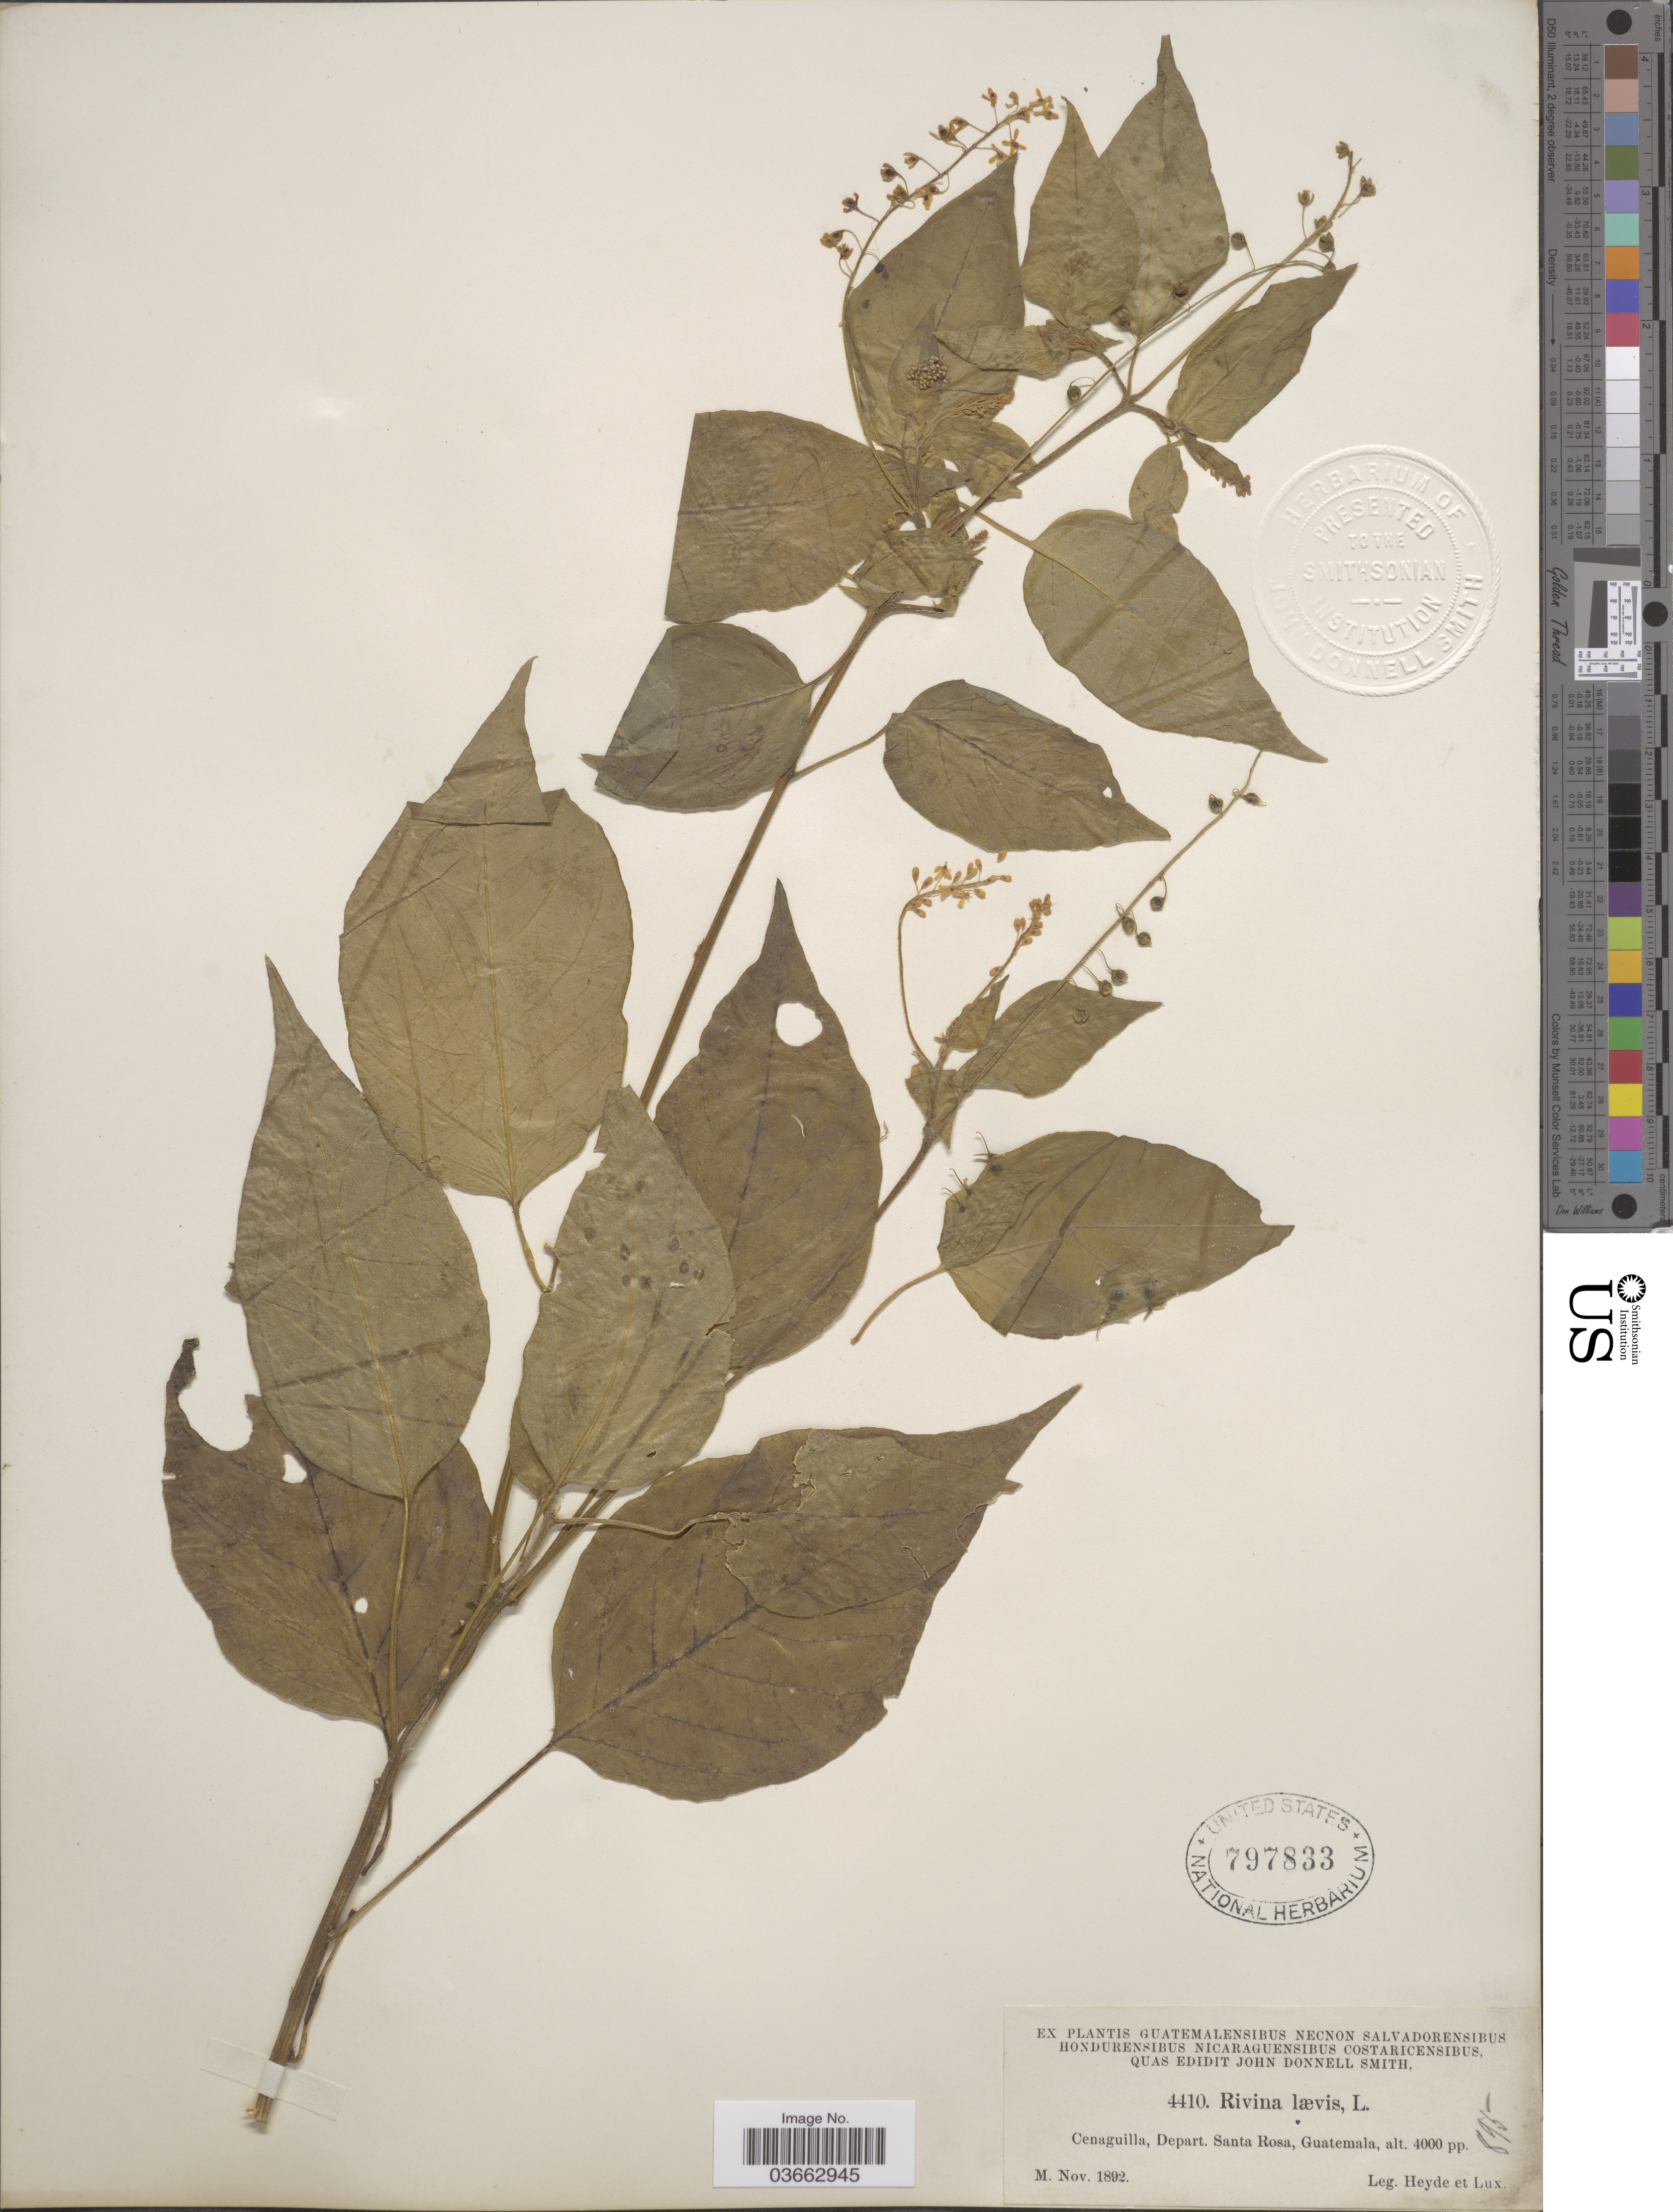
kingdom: Plantae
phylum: Tracheophyta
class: Magnoliopsida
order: Caryophyllales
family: Phytolaccaceae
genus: Rivina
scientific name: Rivina humilis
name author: L.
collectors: Heyde & Lux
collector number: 4410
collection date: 1892-11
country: Guatemala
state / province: Santa Rosa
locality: Cenaguilla, Depart. Santa Rosa.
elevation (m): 1219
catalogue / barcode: US 797833